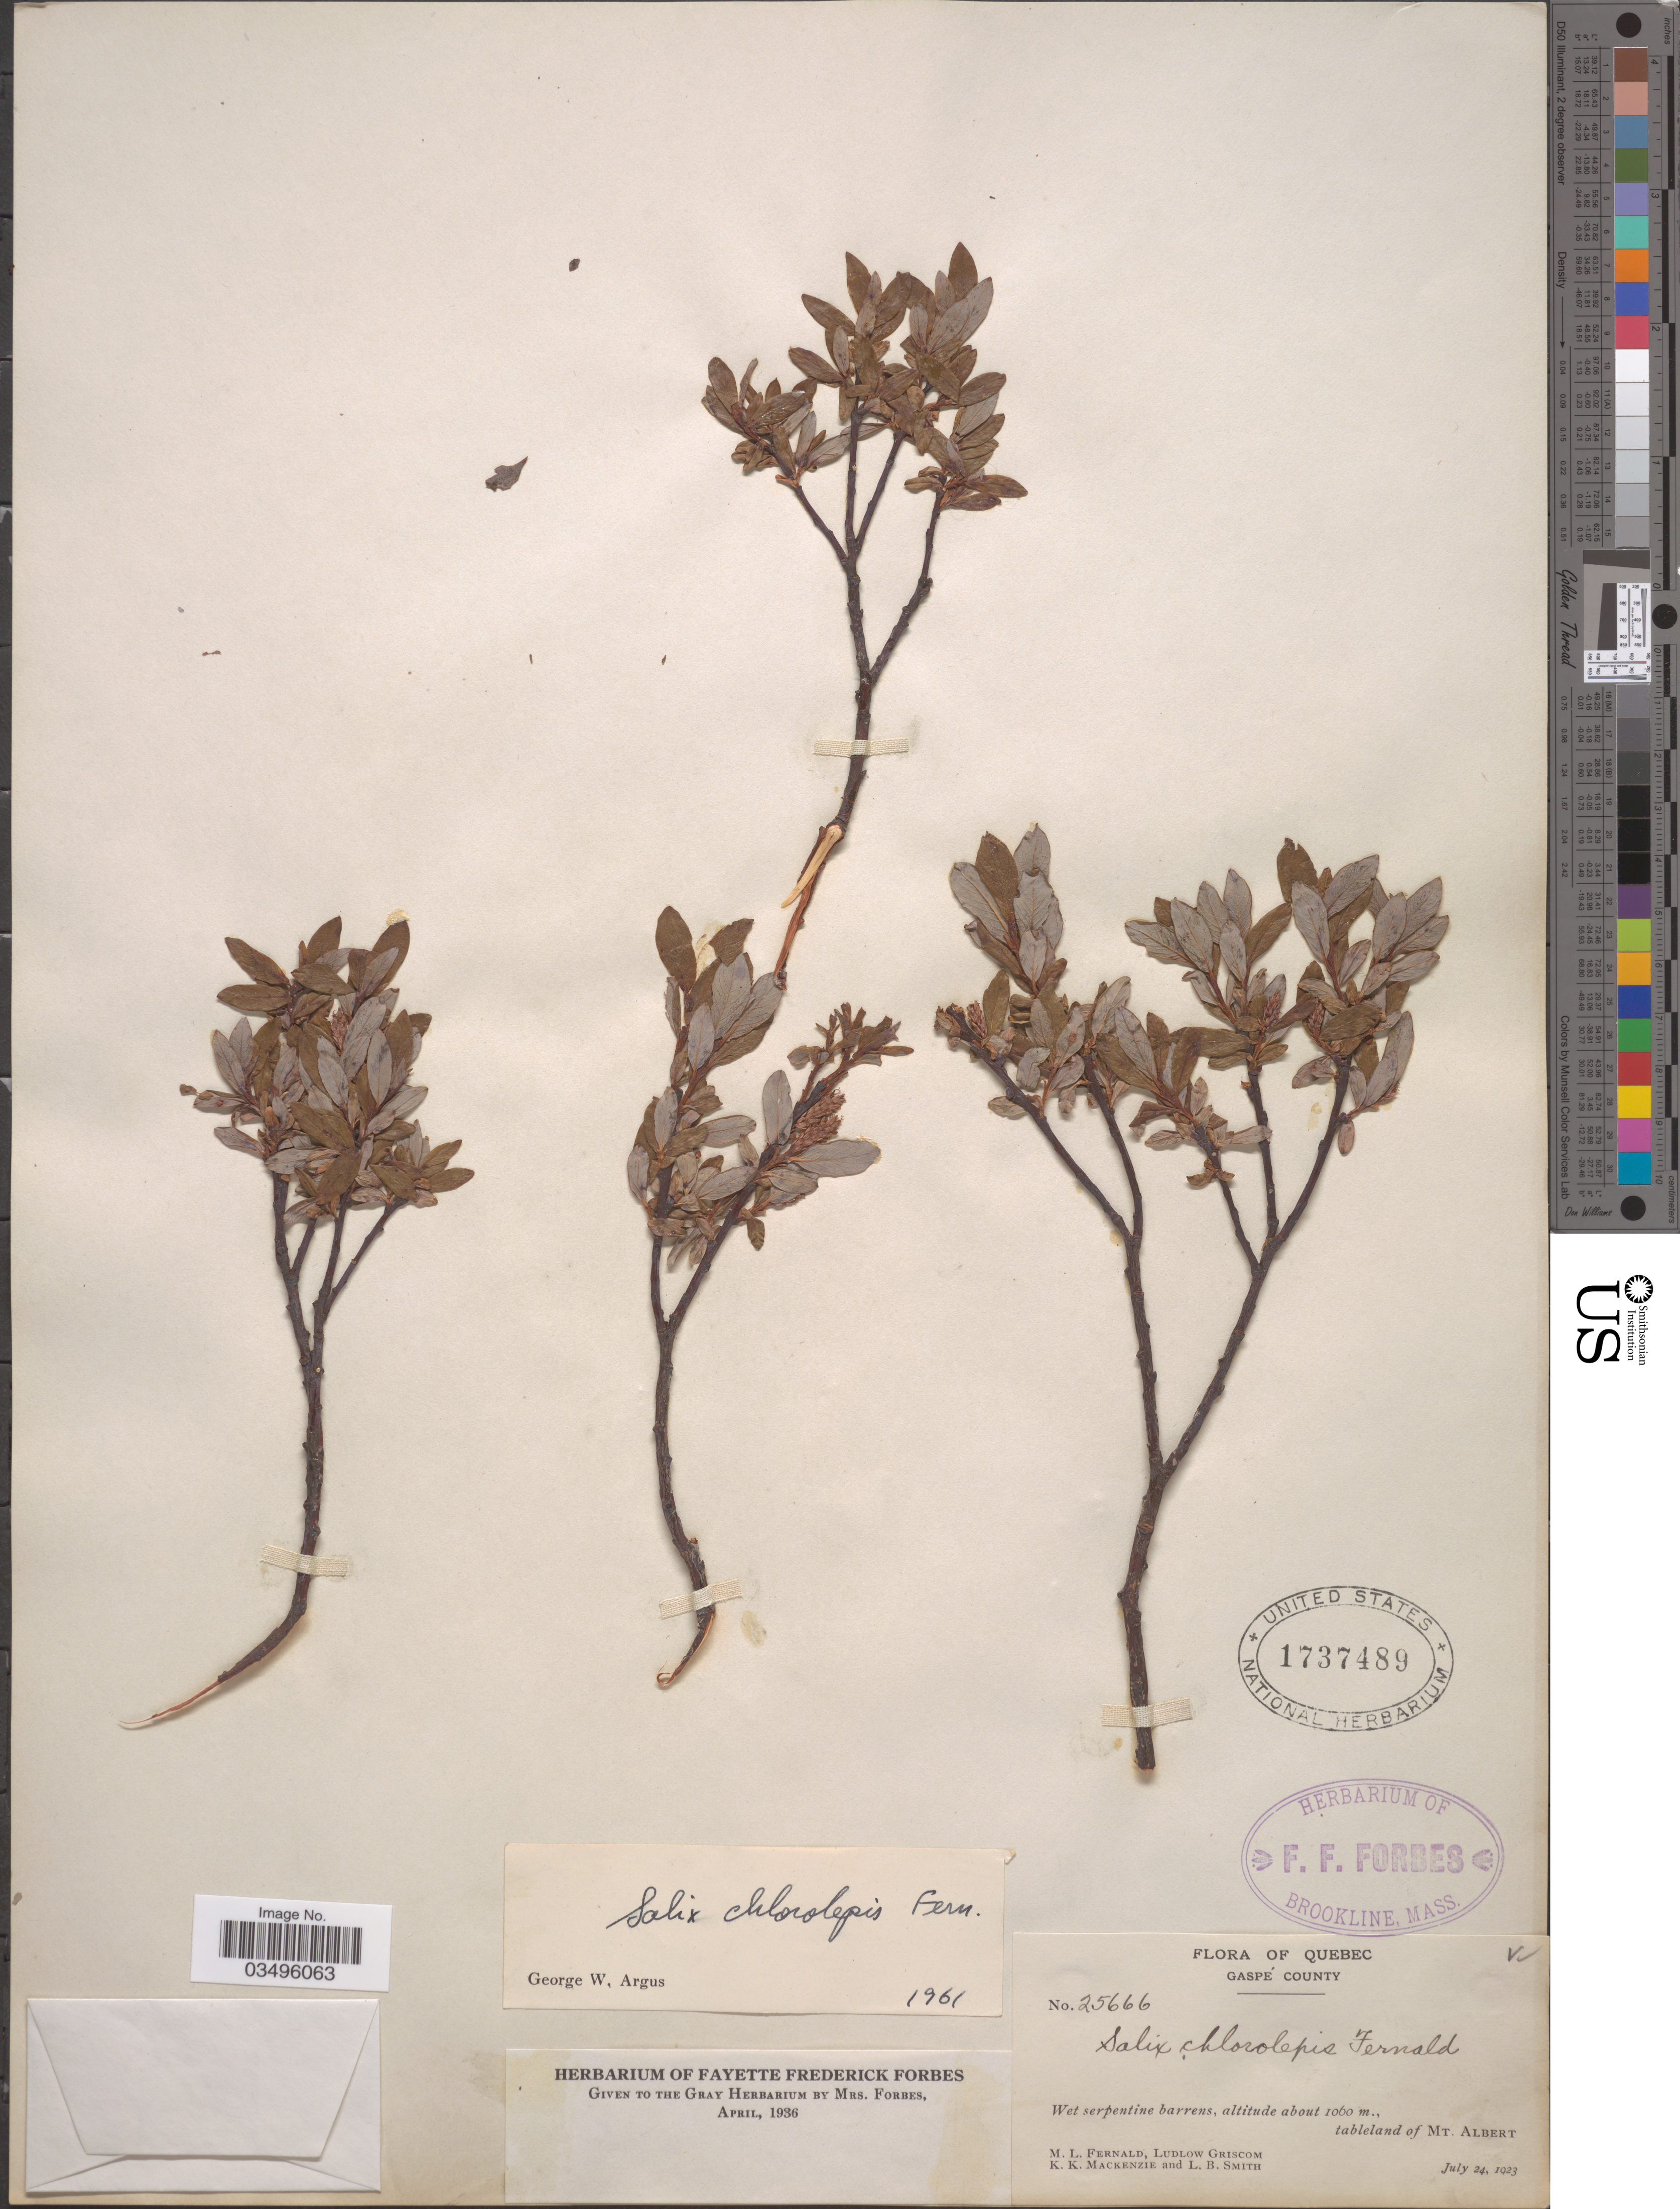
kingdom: Plantae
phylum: Tracheophyta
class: Magnoliopsida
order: Malpighiales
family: Salicaceae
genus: Salix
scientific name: Salix chlorolepis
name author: Fernald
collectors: M. L. Fernald, L. Griscom, K. K. Mackenzie & L. Smith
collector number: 25666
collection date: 1923-07-24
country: Canada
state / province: Quebec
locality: Gaspé County. Tableland of Mt. Albert.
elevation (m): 1060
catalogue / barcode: US 1737489